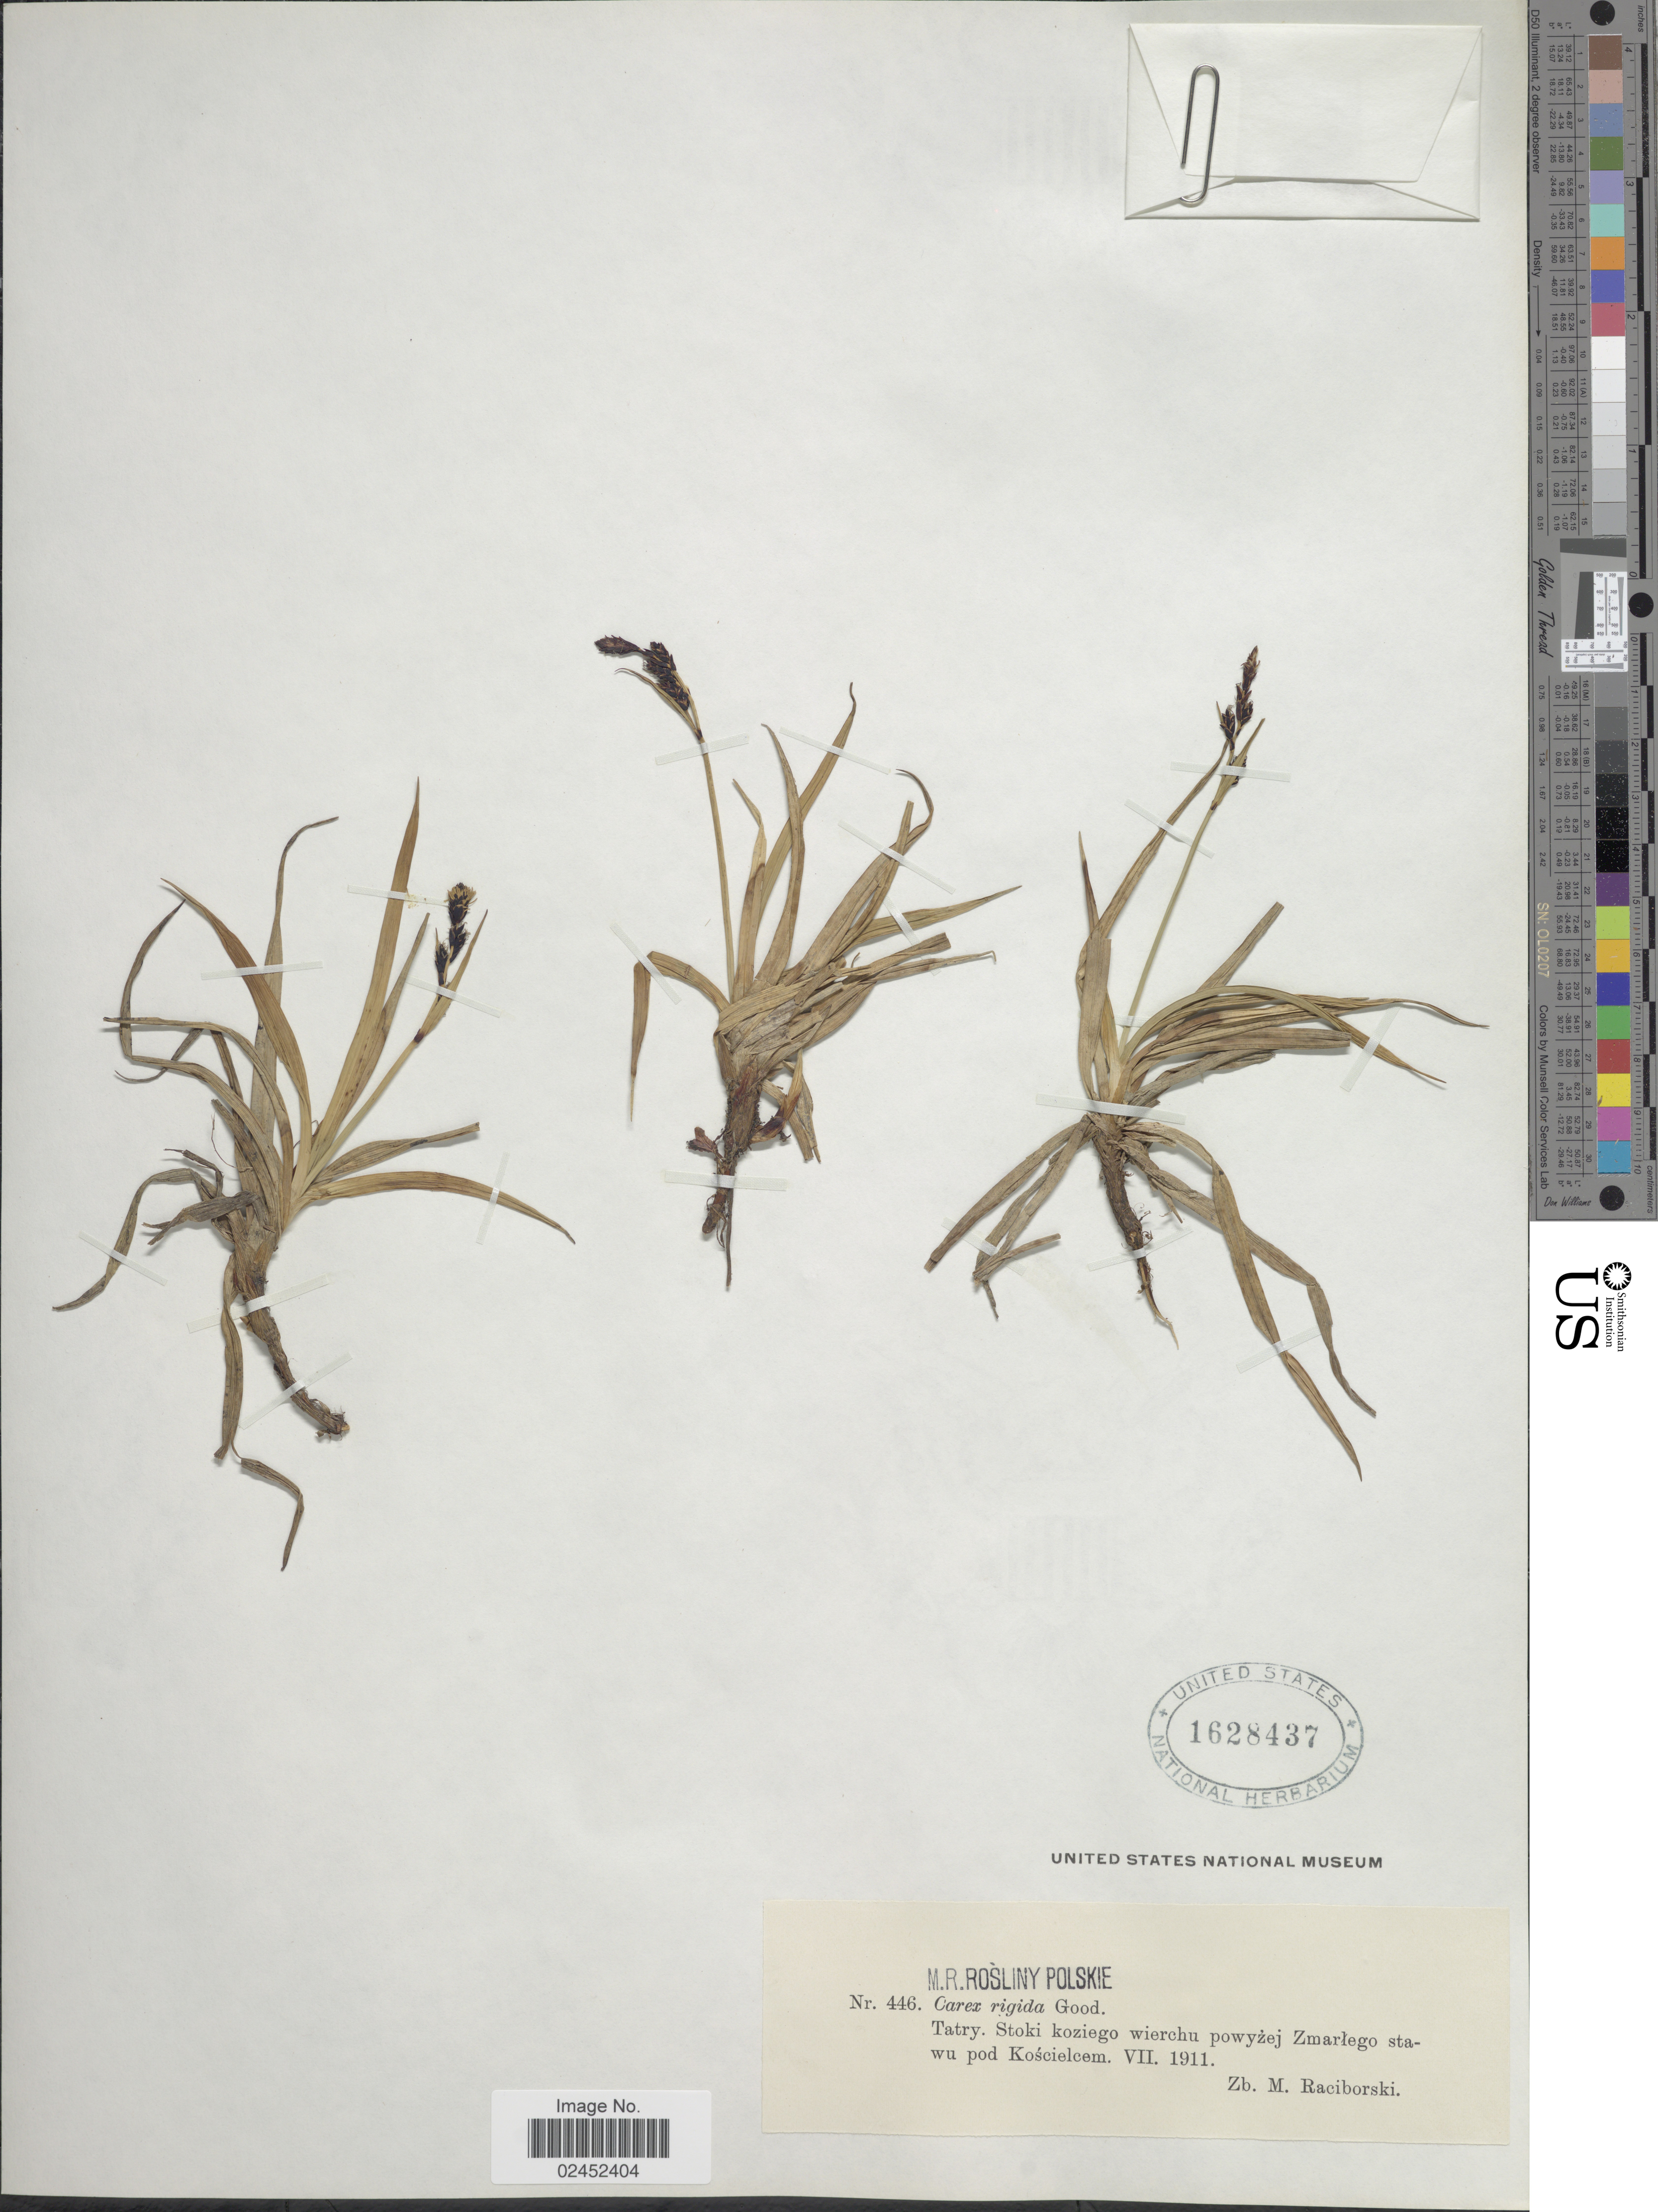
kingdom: Plantae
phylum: Tracheophyta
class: Liliopsida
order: Poales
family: Cyperaceae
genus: Carex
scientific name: Carex dacica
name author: Heuff.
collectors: Z. Raciborski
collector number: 446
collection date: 1911-07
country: Poland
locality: Tatry. Stoki koziego wierchu powyzej Zmarlego stawu pod Koscielcem.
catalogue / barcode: US 1628437